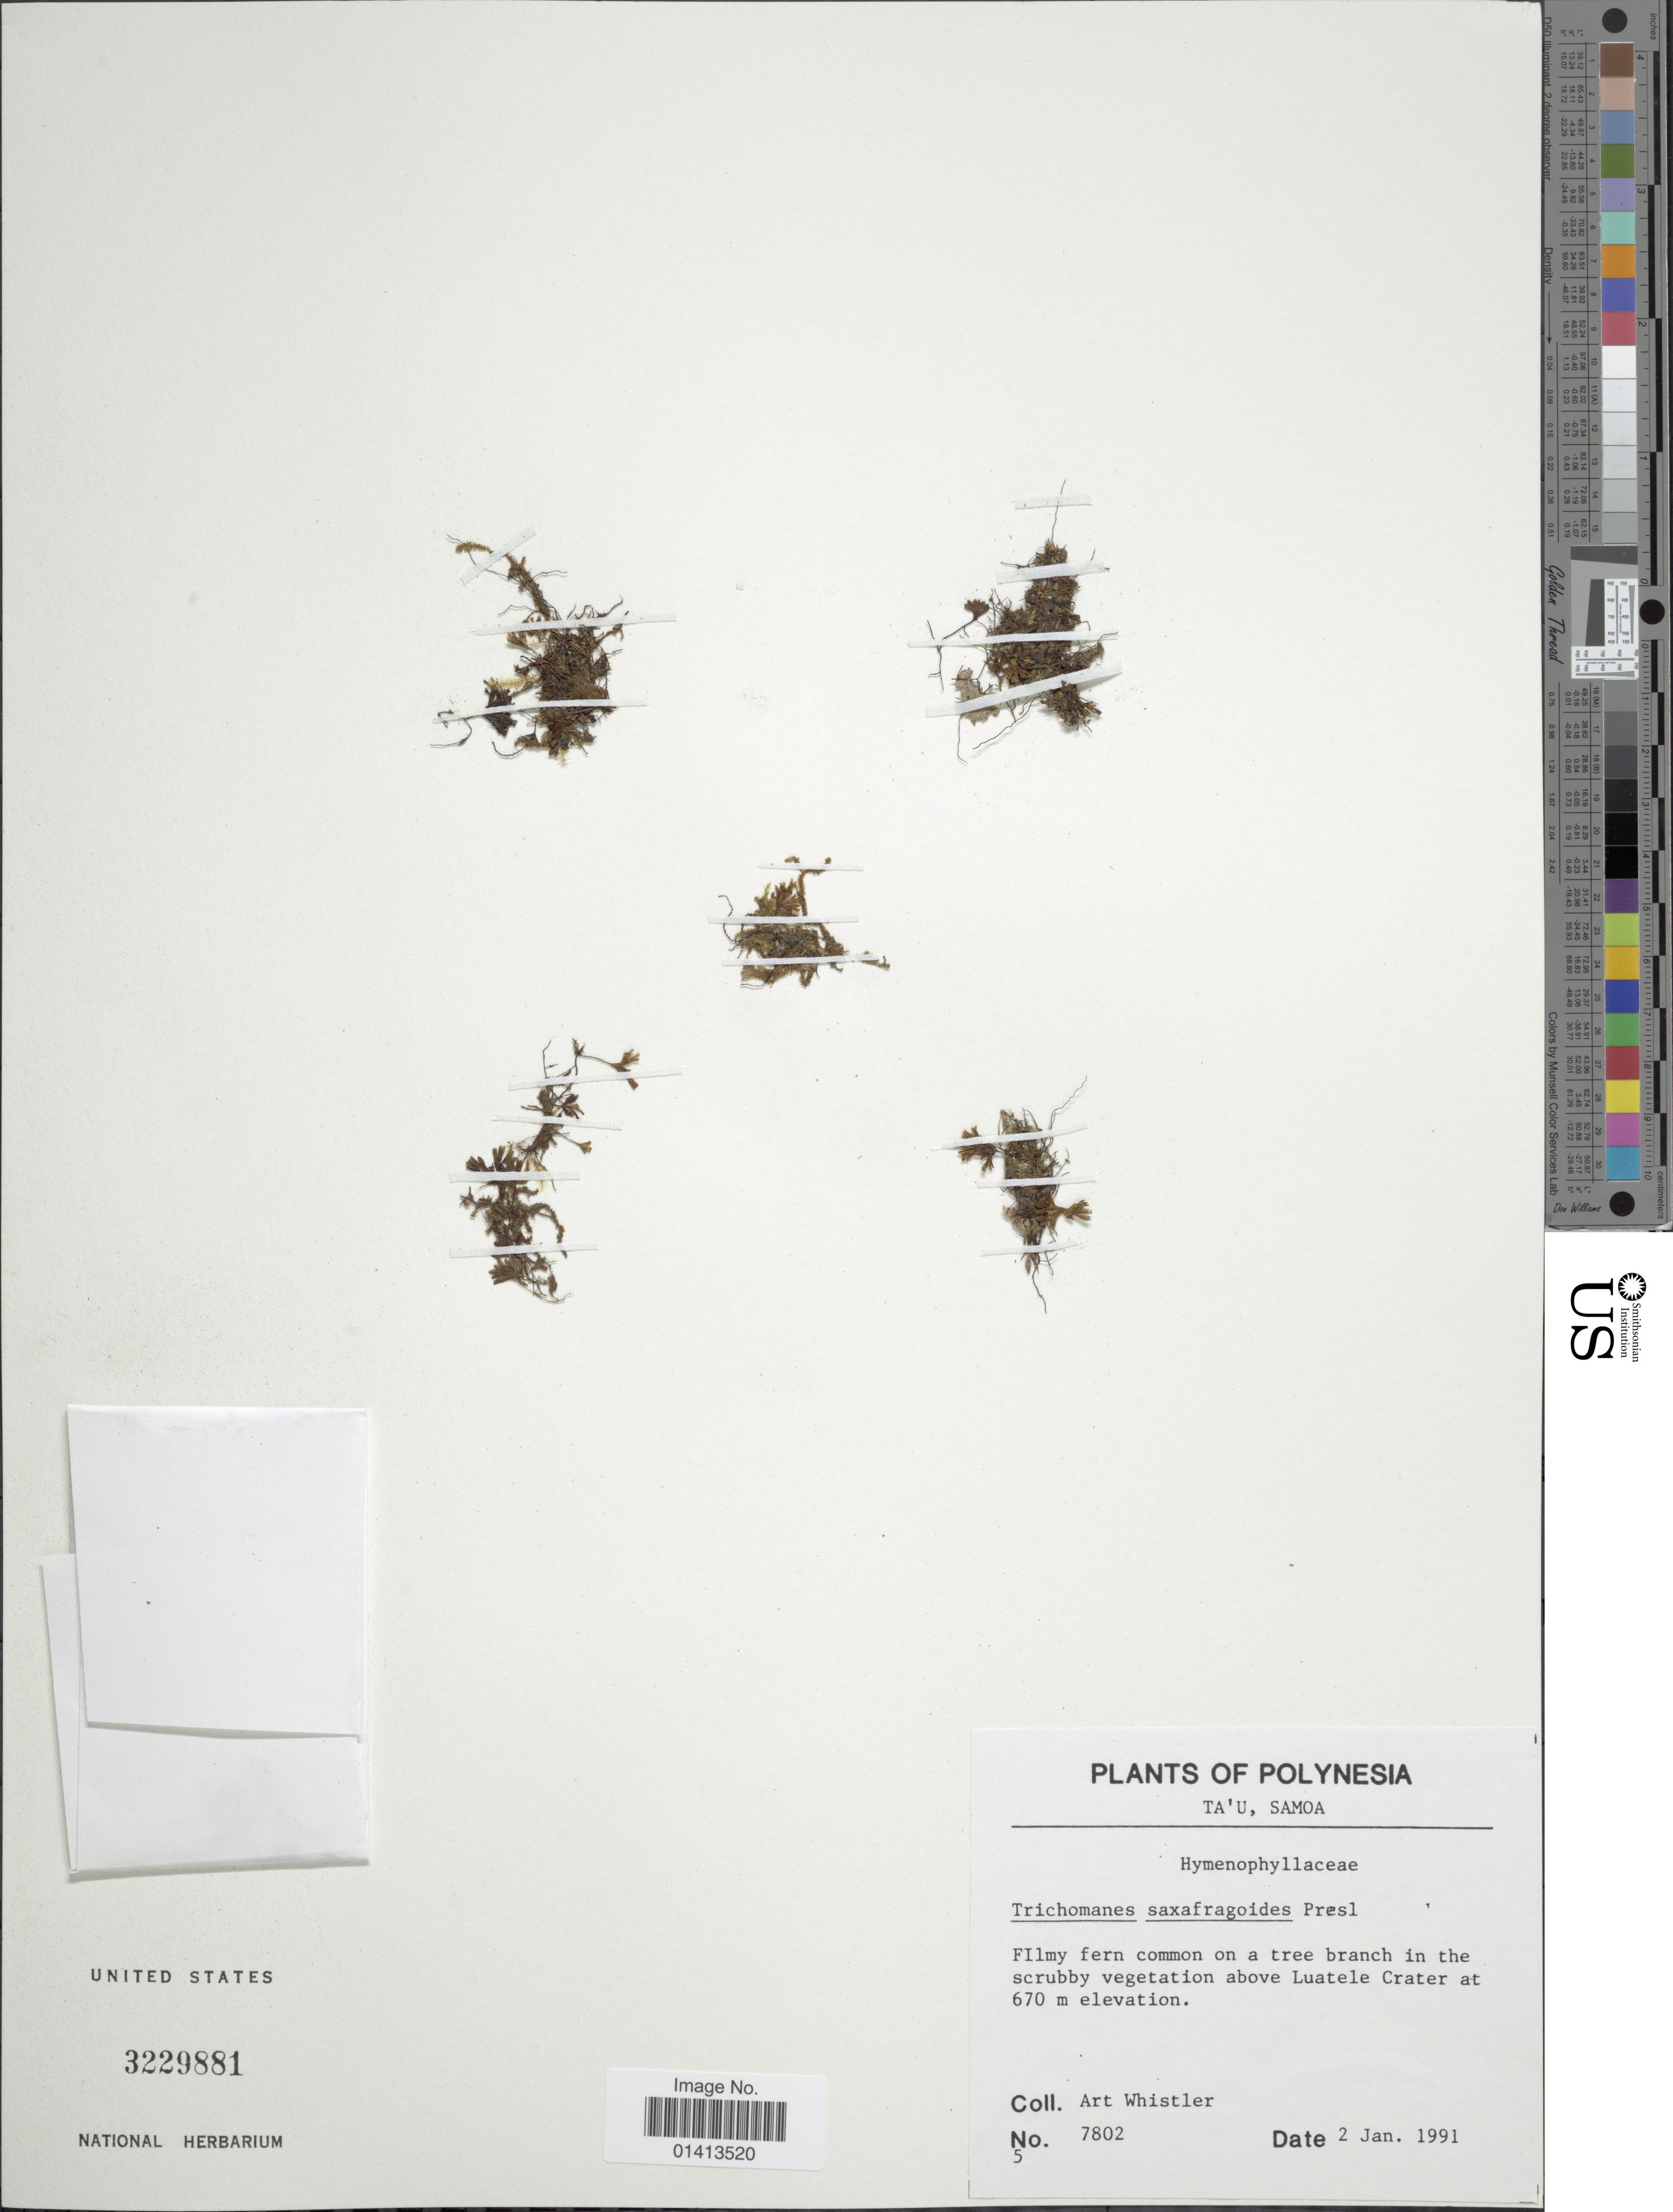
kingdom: Plantae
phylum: Tracheophyta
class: Polypodiopsida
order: Hymenophyllales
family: Hymenophyllaceae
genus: Crepidomanes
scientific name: Crepidomanes saxifragoides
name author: (C. Presl) P.S. Green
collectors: A. Whistler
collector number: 7802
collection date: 1991-01-02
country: American Samoa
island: Ta'u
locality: Ta'u, above Luatale Crater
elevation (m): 670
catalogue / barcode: US 3229881